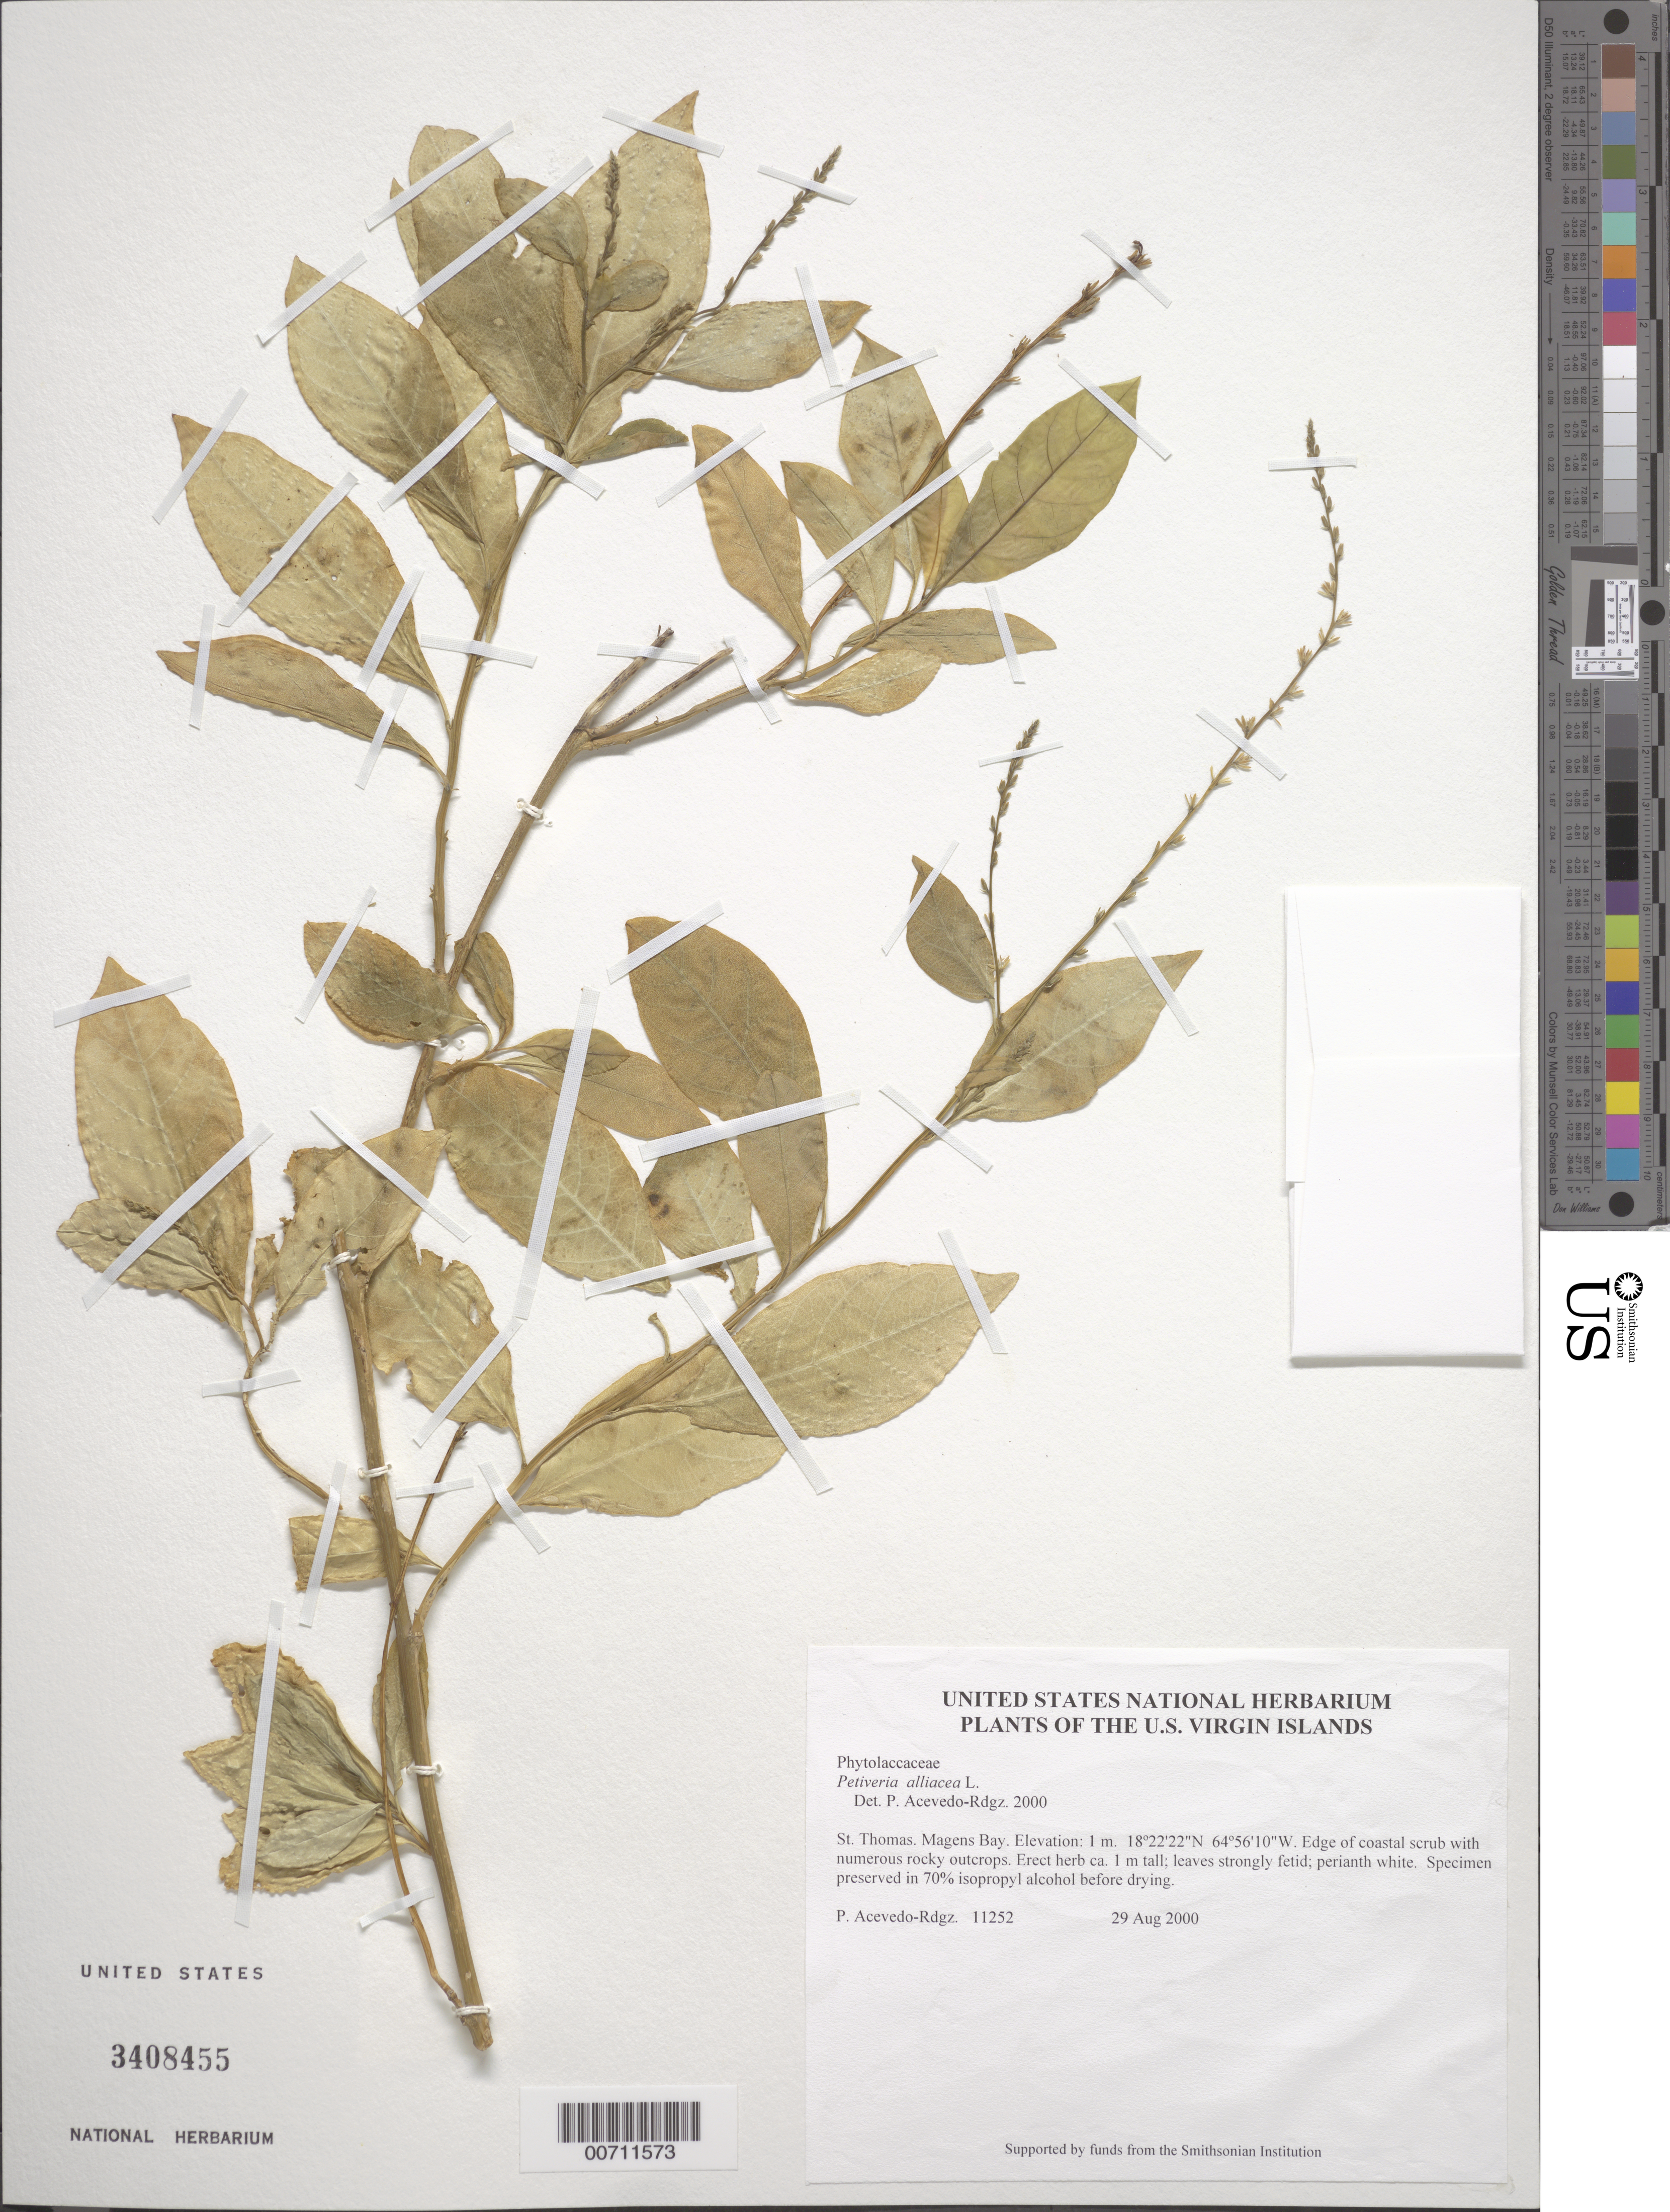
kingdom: Plantae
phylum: Tracheophyta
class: Magnoliopsida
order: Caryophyllales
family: Phytolaccaceae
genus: Petiveria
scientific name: Petiveria alliacea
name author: L.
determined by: Acevedo-Rodríguez, P., (BOT), Smithsonian Institution - National Museum of Natural History (UNITED STATES)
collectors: P. Acevedo-Rodr.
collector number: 11252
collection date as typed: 29 Aug 2000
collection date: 2000-08-29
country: U.S. Virgin Islands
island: St. Thomas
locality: Magens Bay.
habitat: Edge of coastal scrub with numerous rocky outcrops.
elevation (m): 1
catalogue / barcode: US 3408455